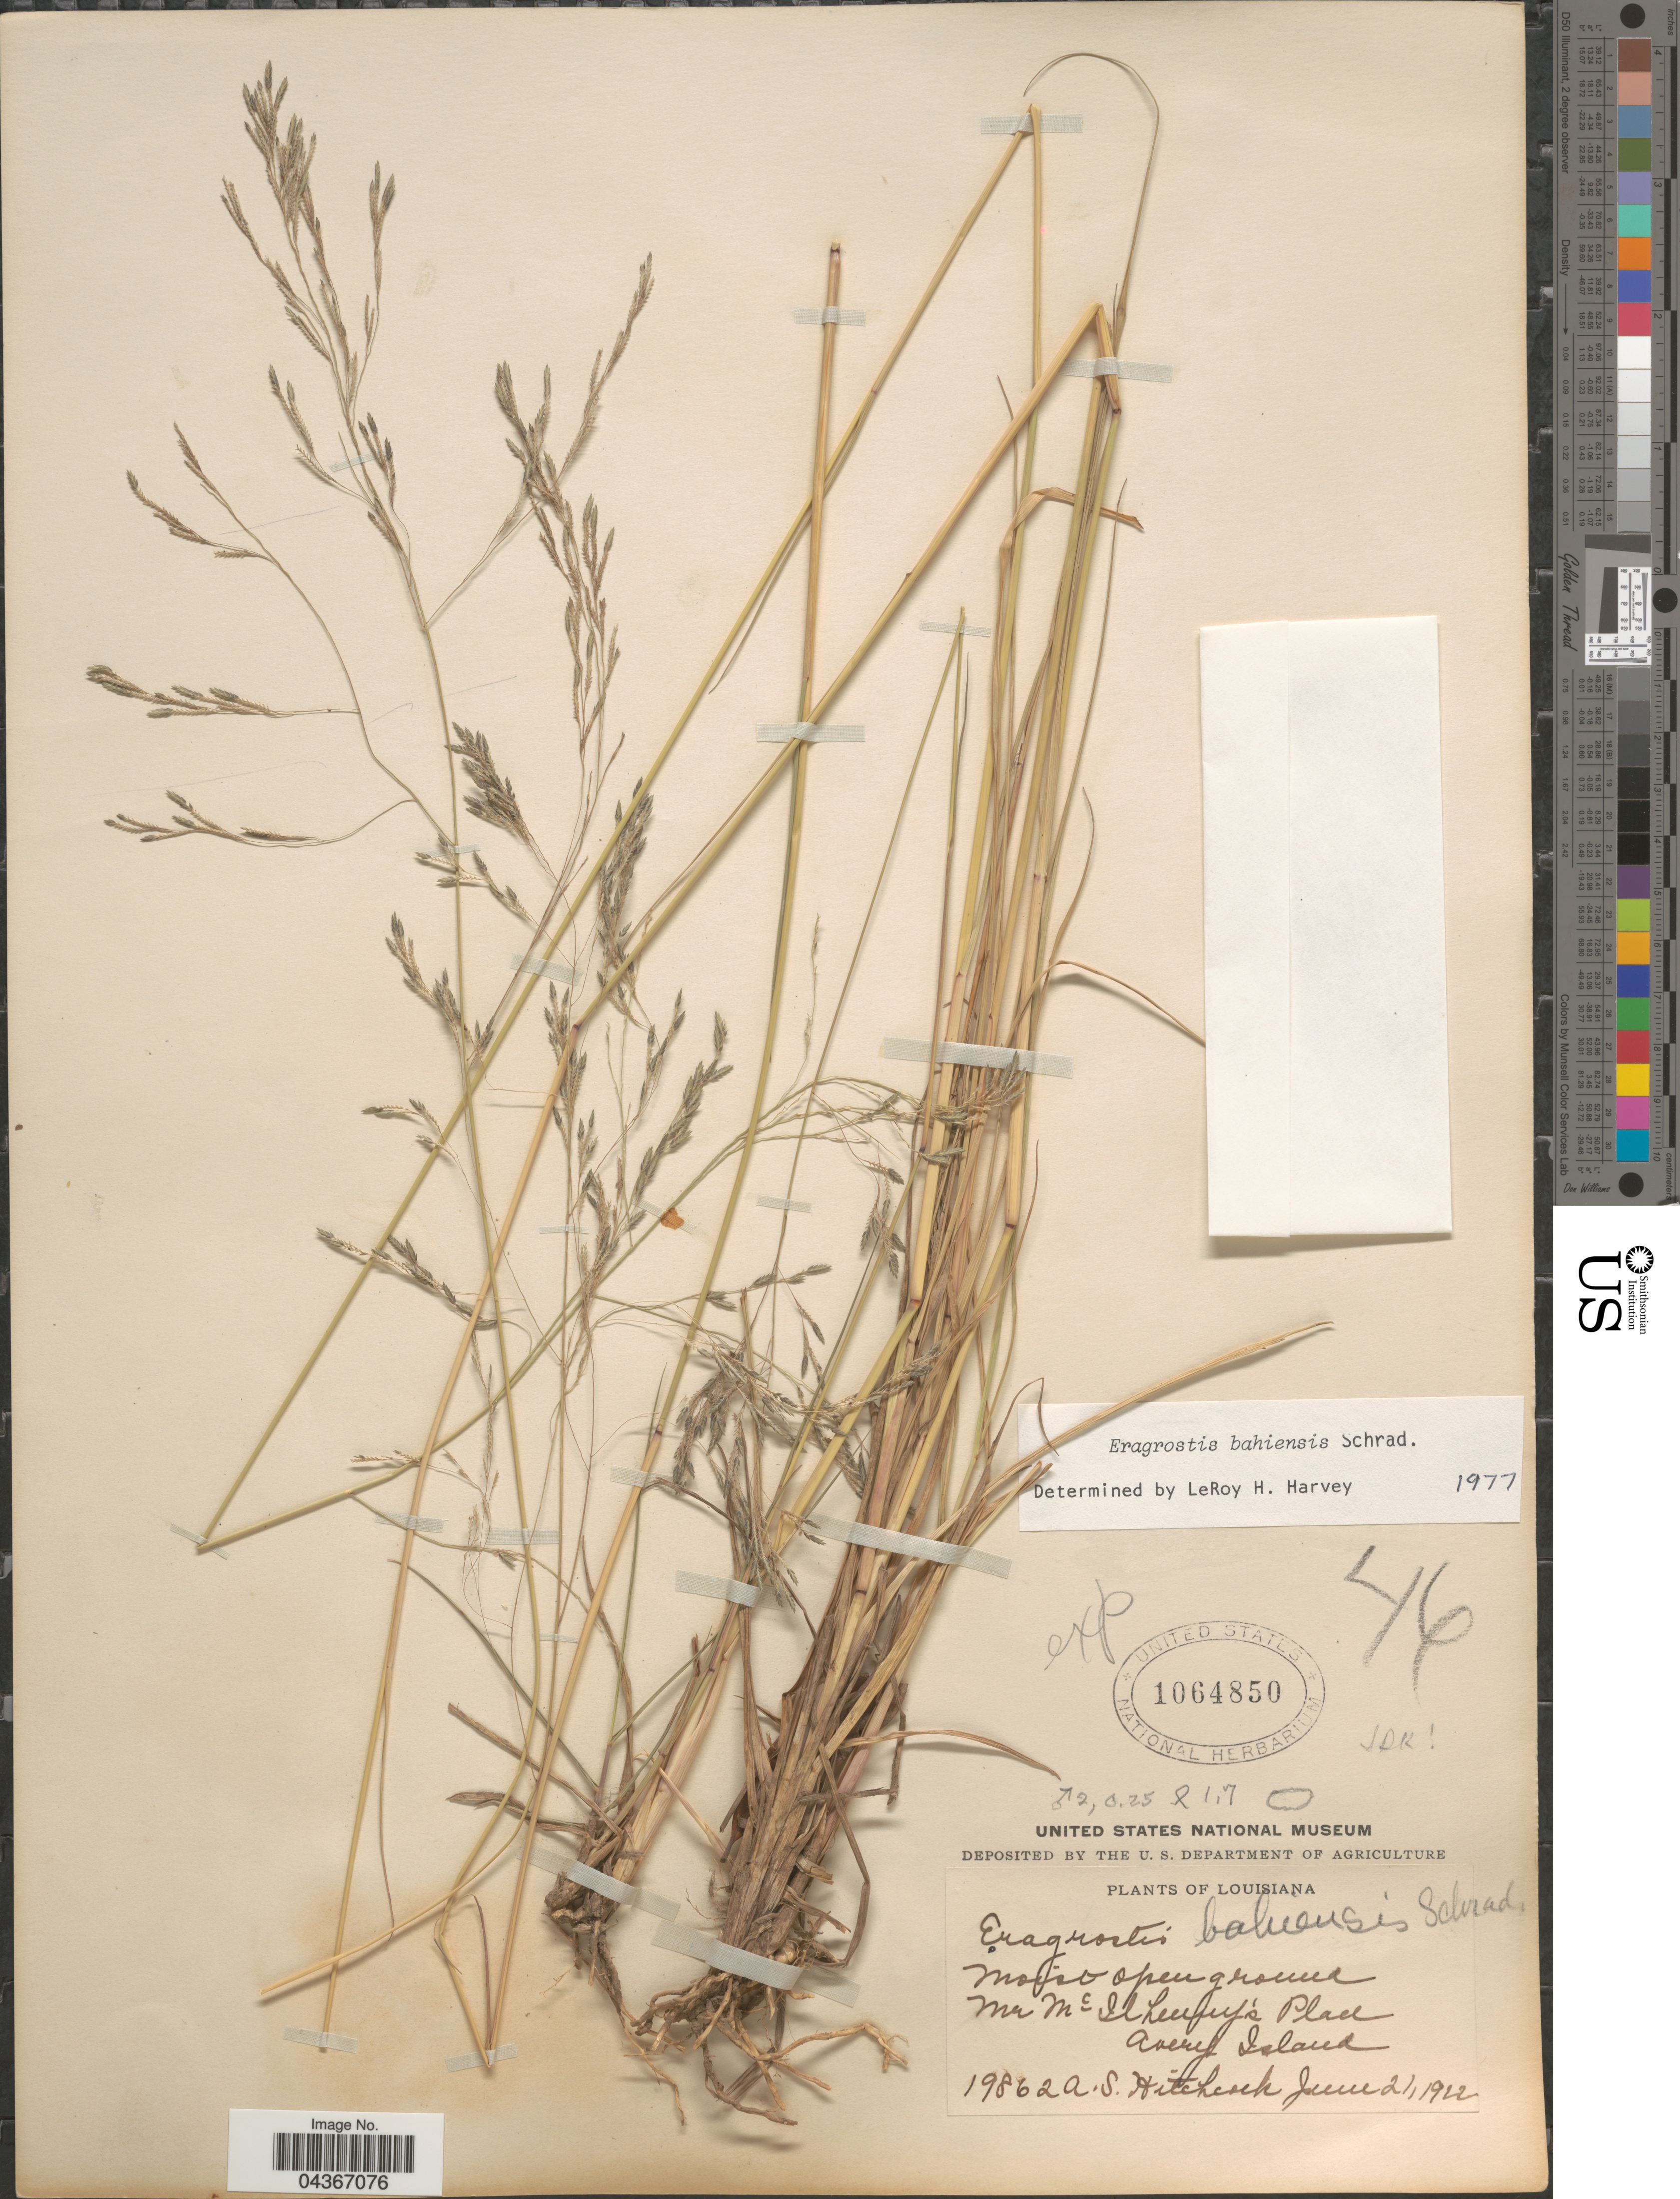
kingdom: Plantae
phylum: Tracheophyta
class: Liliopsida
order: Poales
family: Poaceae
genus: Eragrostis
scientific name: Eragrostis bahiensis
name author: Schrad. ex Schult.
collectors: A. S. Hitchcock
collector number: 19862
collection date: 1922-06-21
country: United States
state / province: Louisiana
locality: Moist open ground Mr McIlhenny's Place. Avery Island.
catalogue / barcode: US 1064850